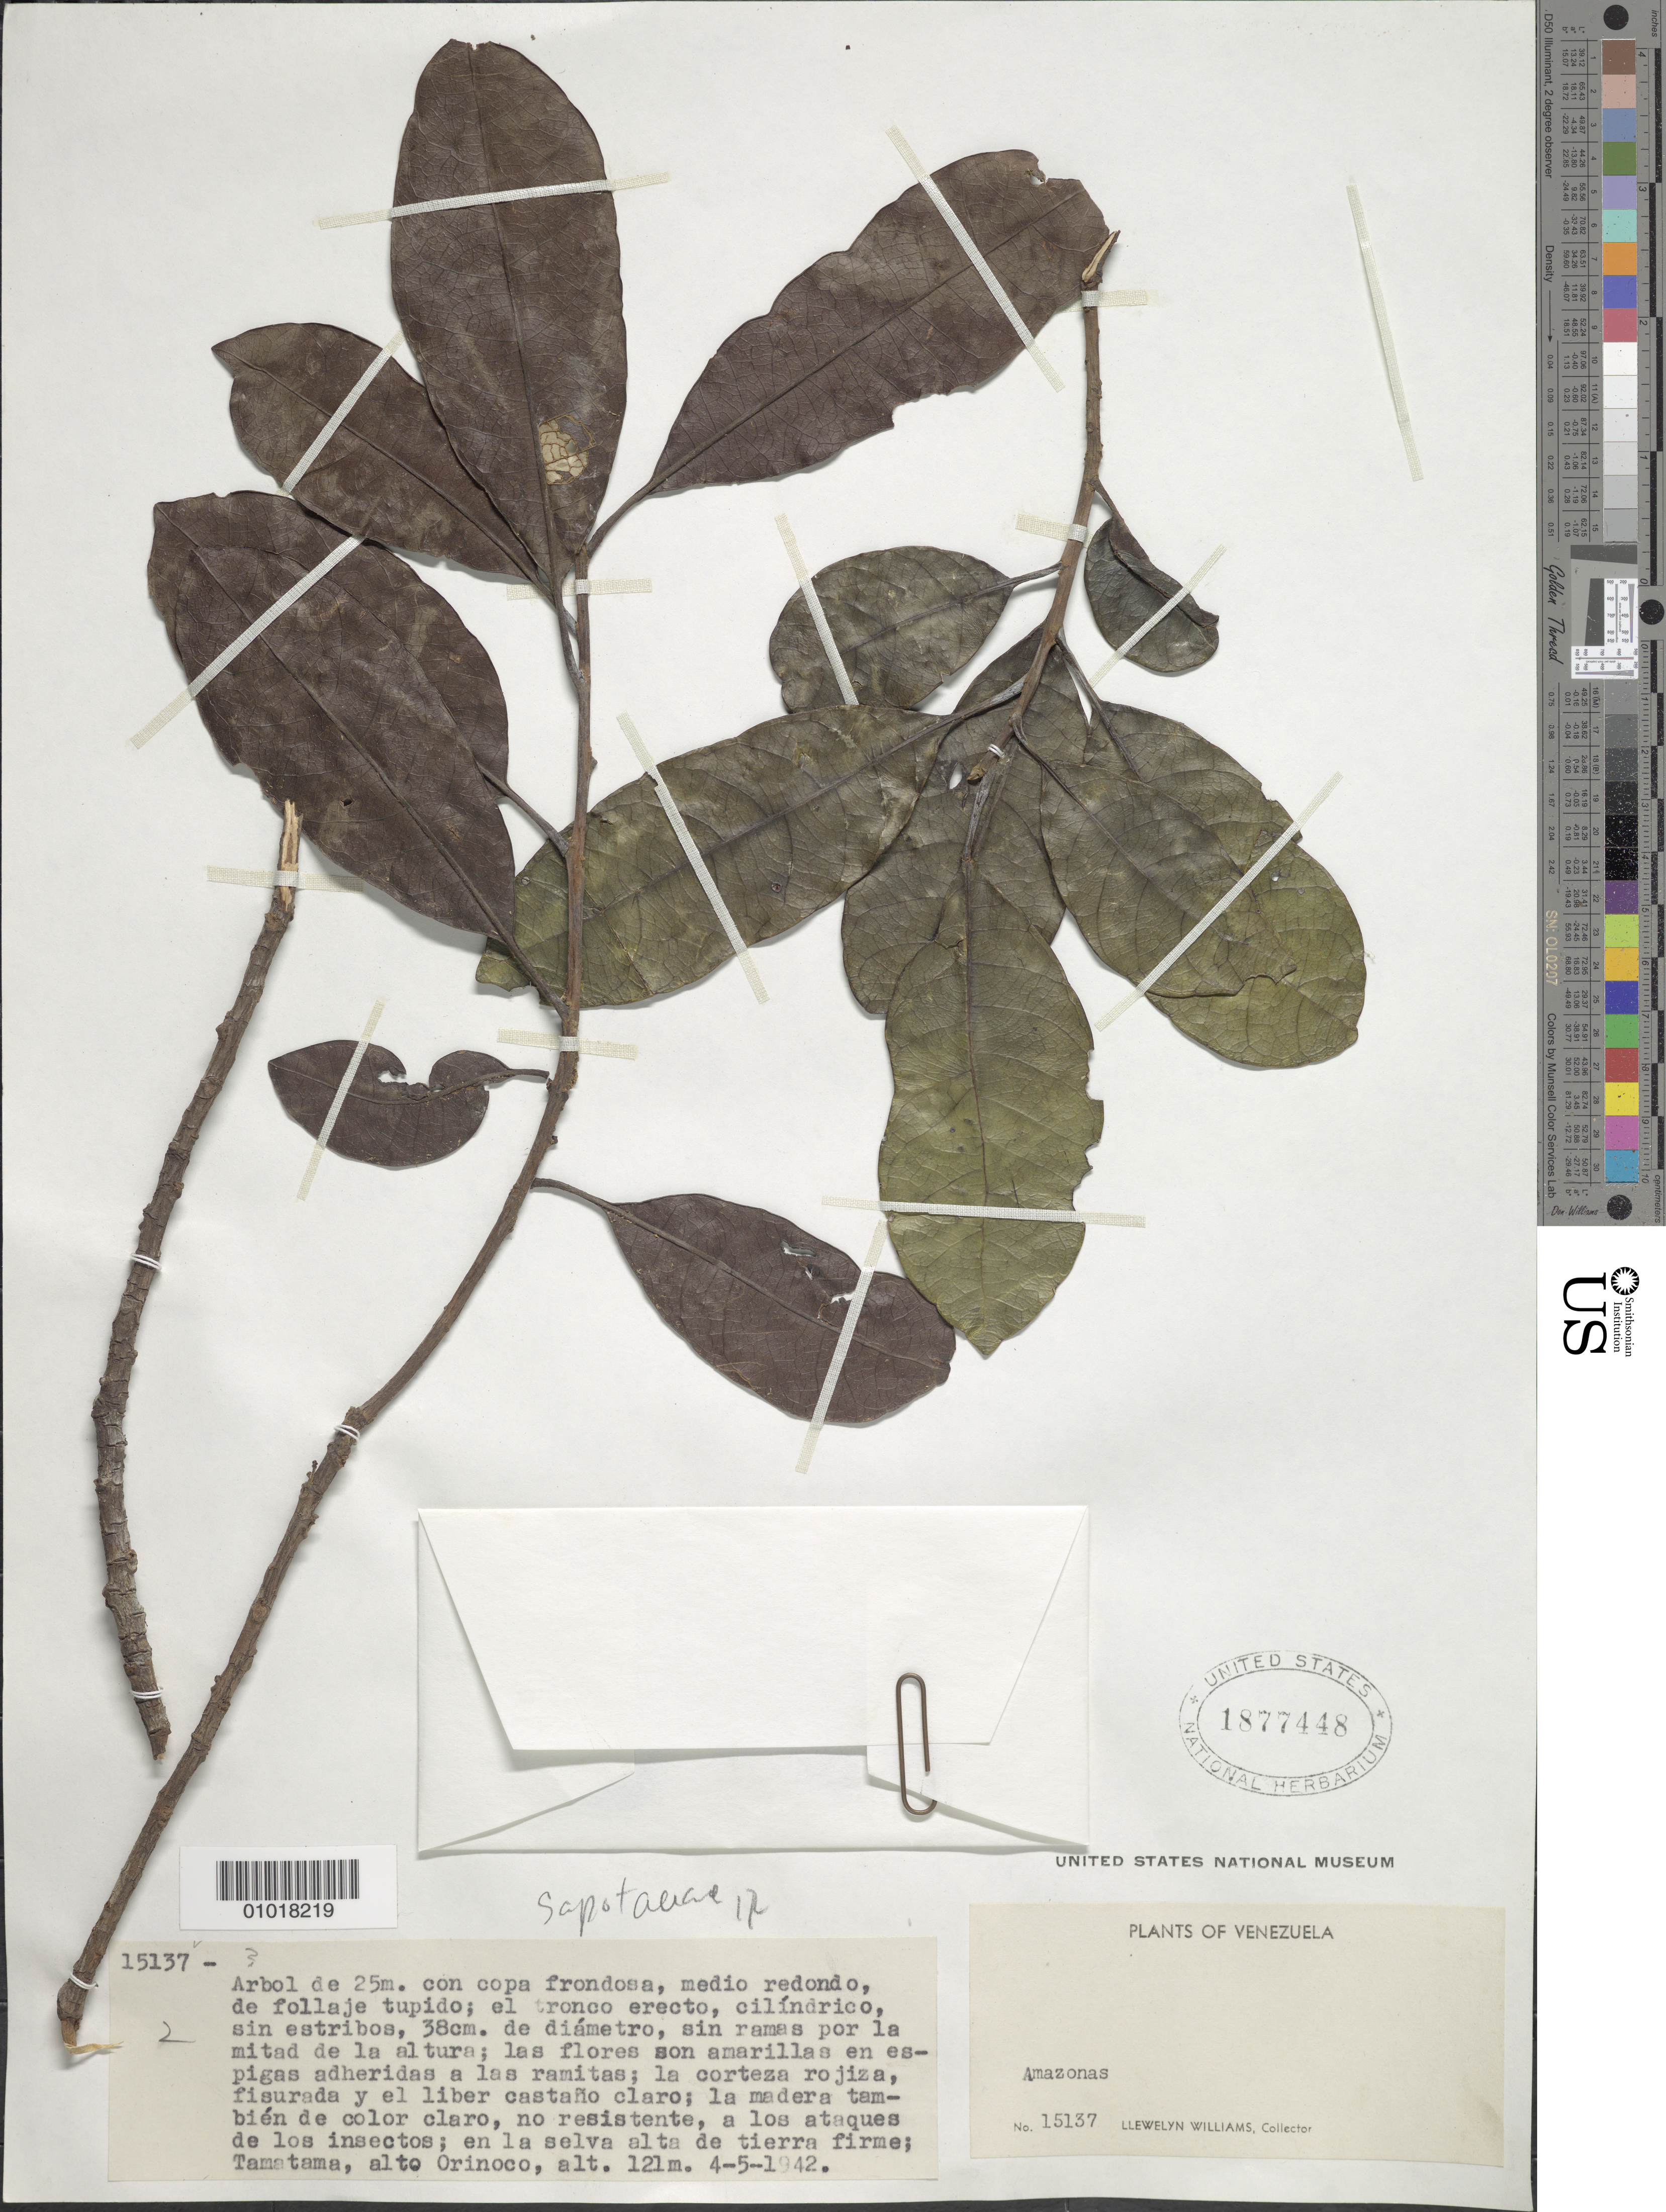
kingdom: Plantae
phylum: Tracheophyta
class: Magnoliopsida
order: Ericales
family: Sapotaceae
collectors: Ll. Williams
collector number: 15137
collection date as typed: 4-May-42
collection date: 1942-05-04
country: Venezuela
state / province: Amazonas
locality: Tamatama, Río Orinoco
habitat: Selva alta de tierra firme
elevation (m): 121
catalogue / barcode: US 1877448